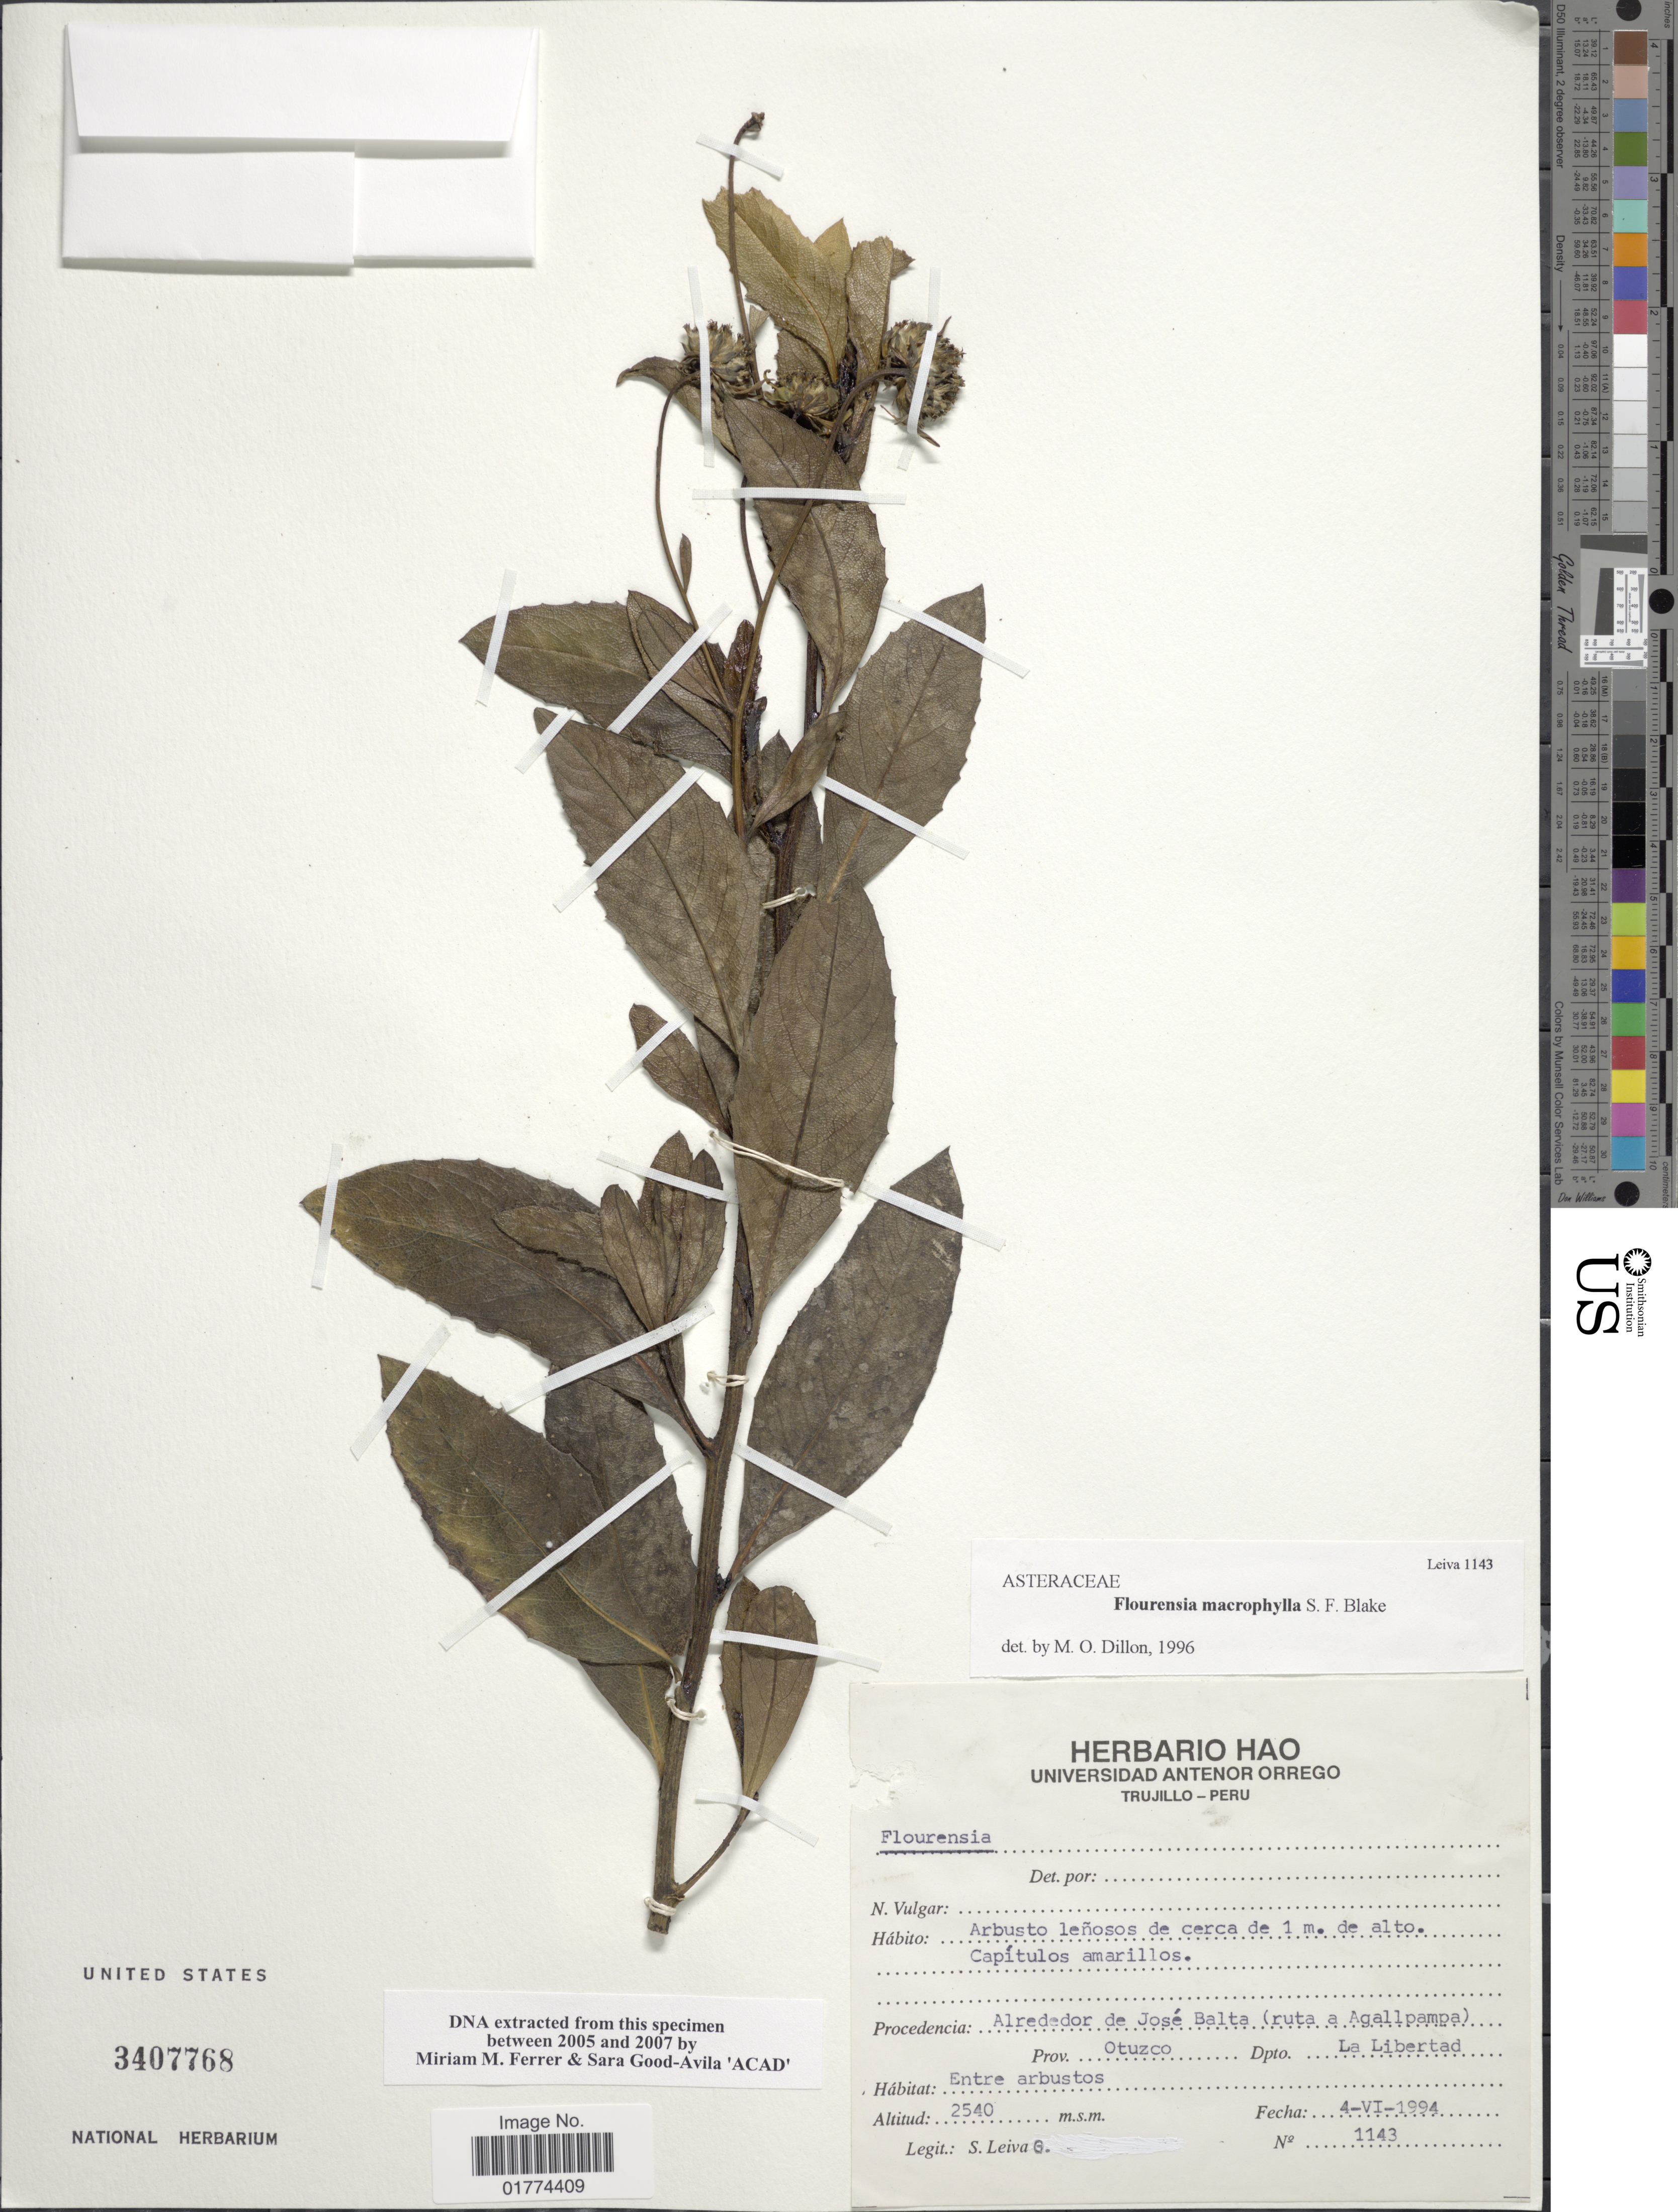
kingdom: Plantae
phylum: Tracheophyta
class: Magnoliopsida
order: Asterales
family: Asteraceae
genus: Flourensia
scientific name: Flourensia macrophylla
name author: S.F. Blake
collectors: S. Leiva G.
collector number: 1143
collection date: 1994-06-04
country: Peru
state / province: La Libertad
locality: Alrededor de Jose Balta (ruta a Agallpampa). Prov. Otuzco. Dpto. La Libertad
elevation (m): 2540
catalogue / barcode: US 3407768